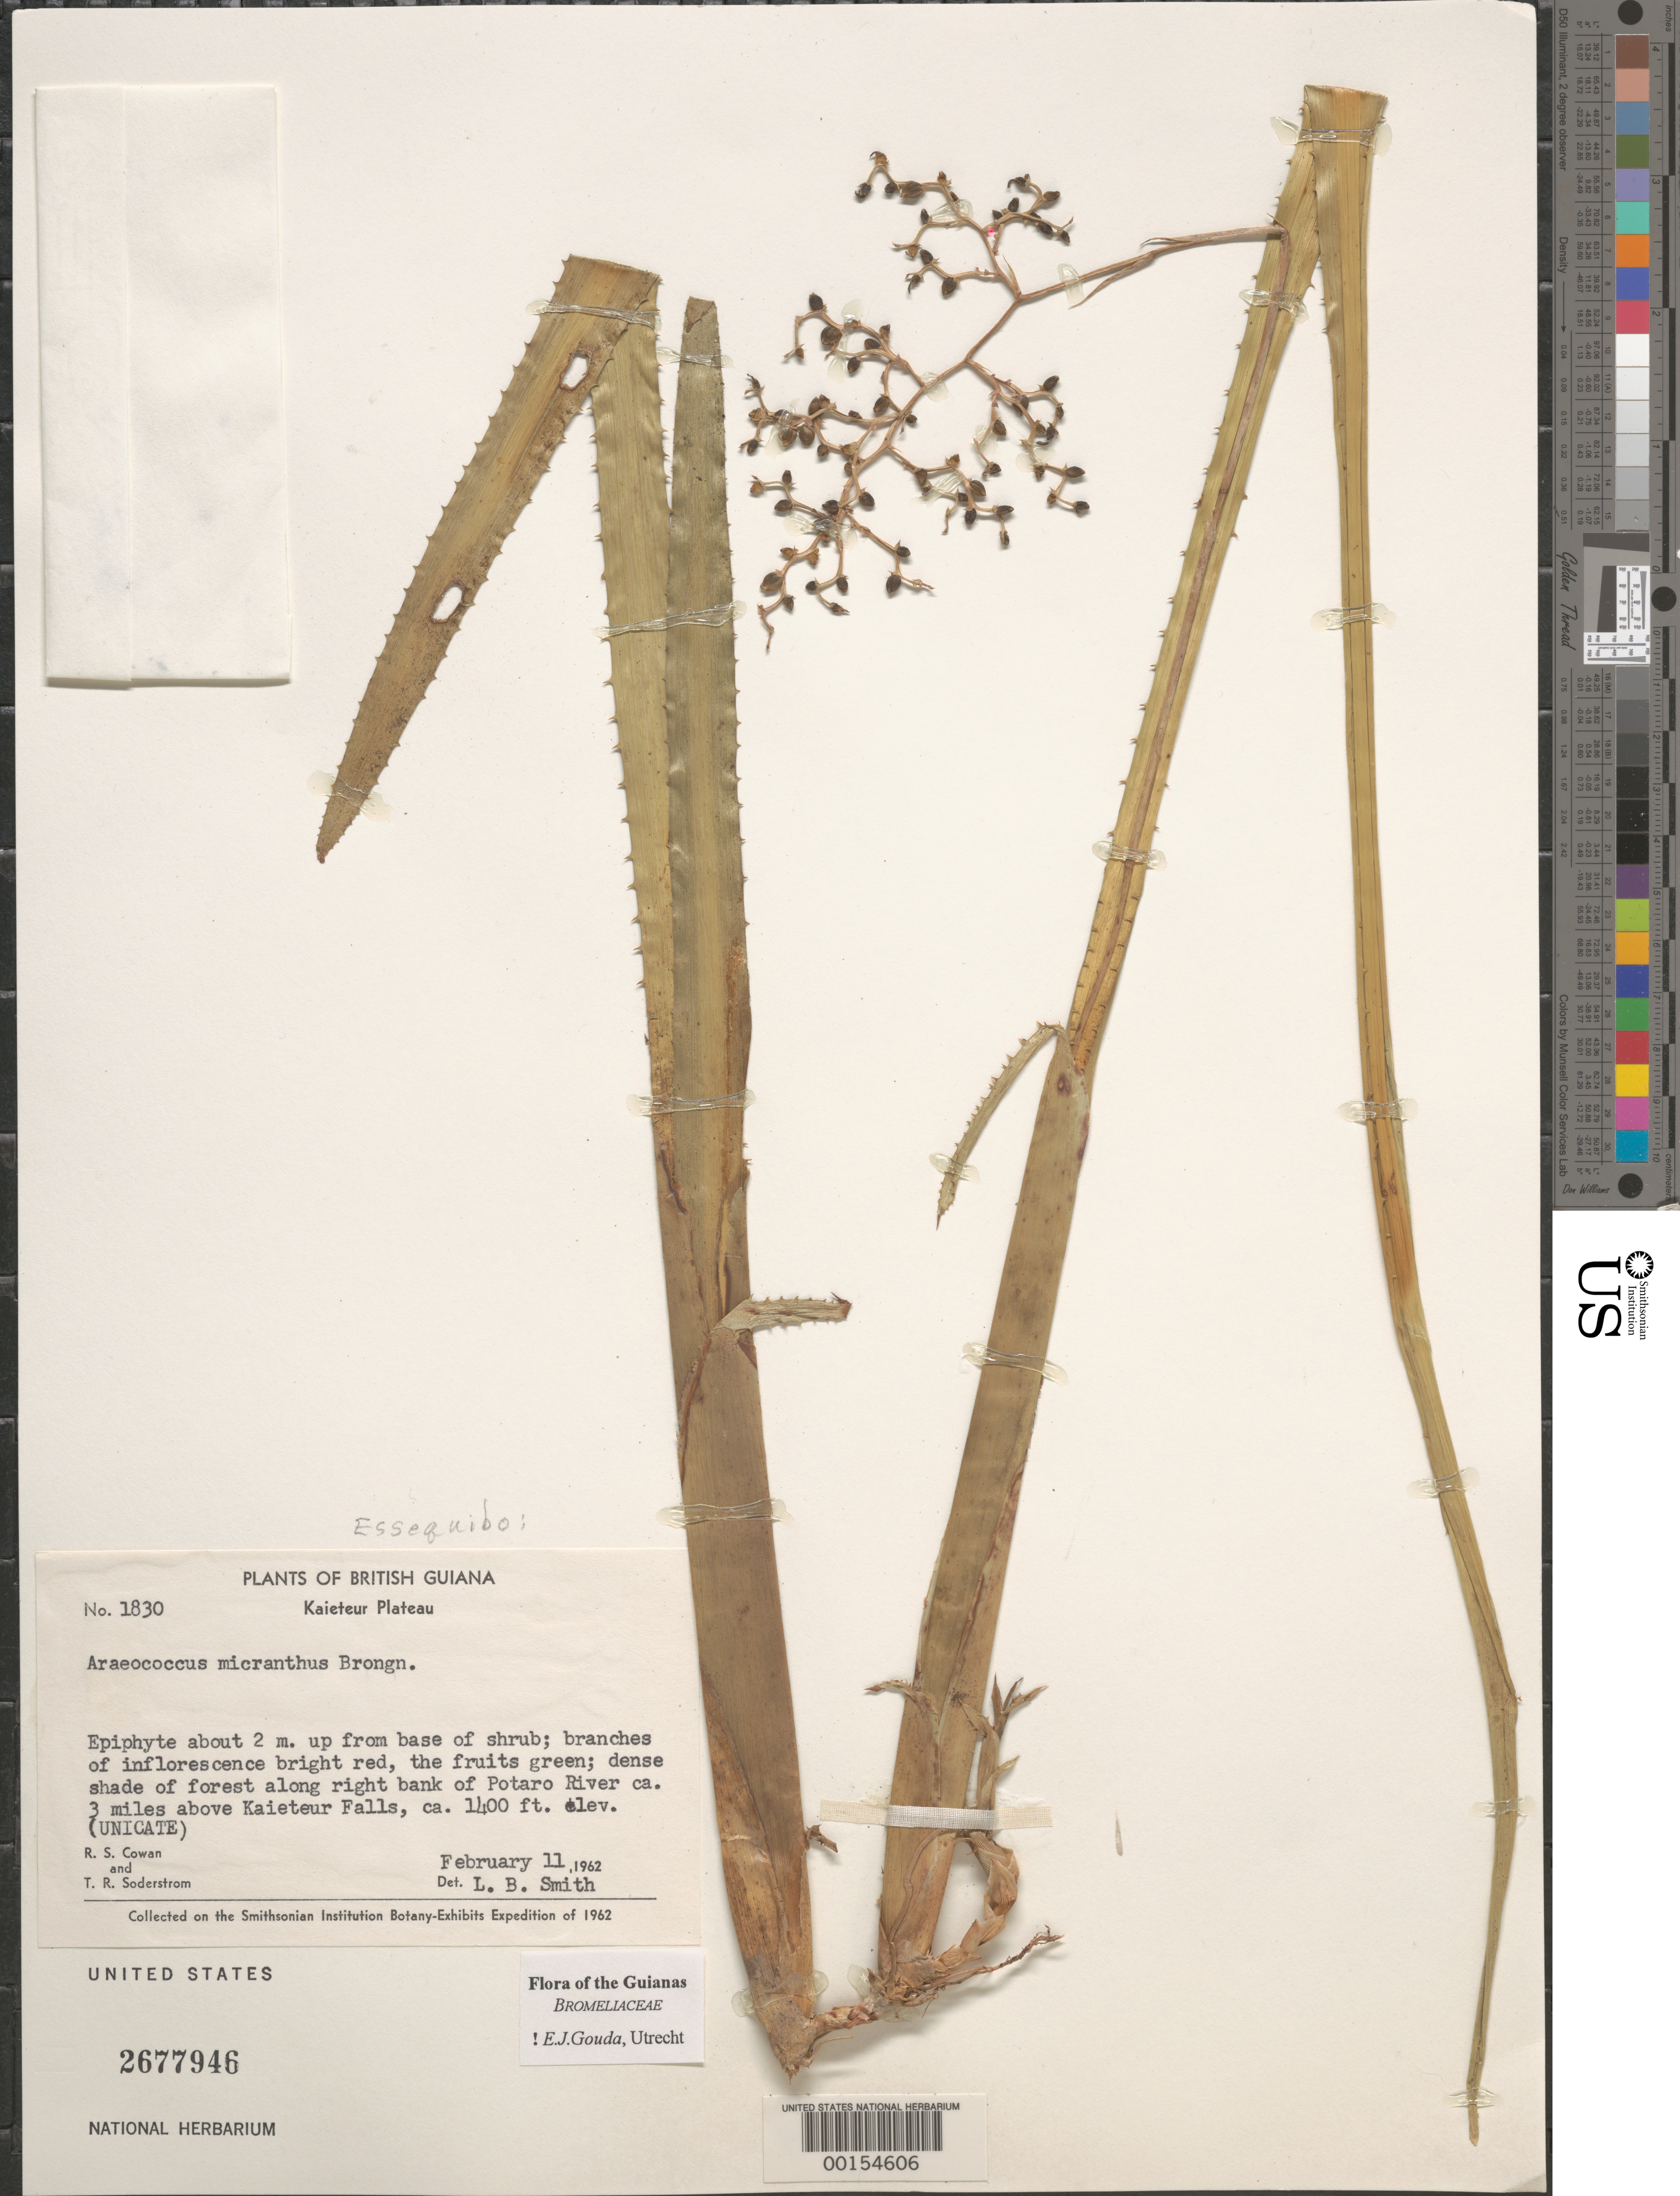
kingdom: Plantae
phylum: Tracheophyta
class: Liliopsida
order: Poales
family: Bromeliaceae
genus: Araeococcus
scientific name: Araeococcus micranthus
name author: Brongn.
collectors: R. S. Cowan & T. R. Soderstrom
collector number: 1830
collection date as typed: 11-Feb-62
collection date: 1962-02-11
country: Guyana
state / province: Potaro-Siparuni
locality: Kaieteur Plateau, Potaro R., 3 mi. above Kaieteur Falls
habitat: Dense shade of forest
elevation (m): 427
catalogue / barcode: US 2677946